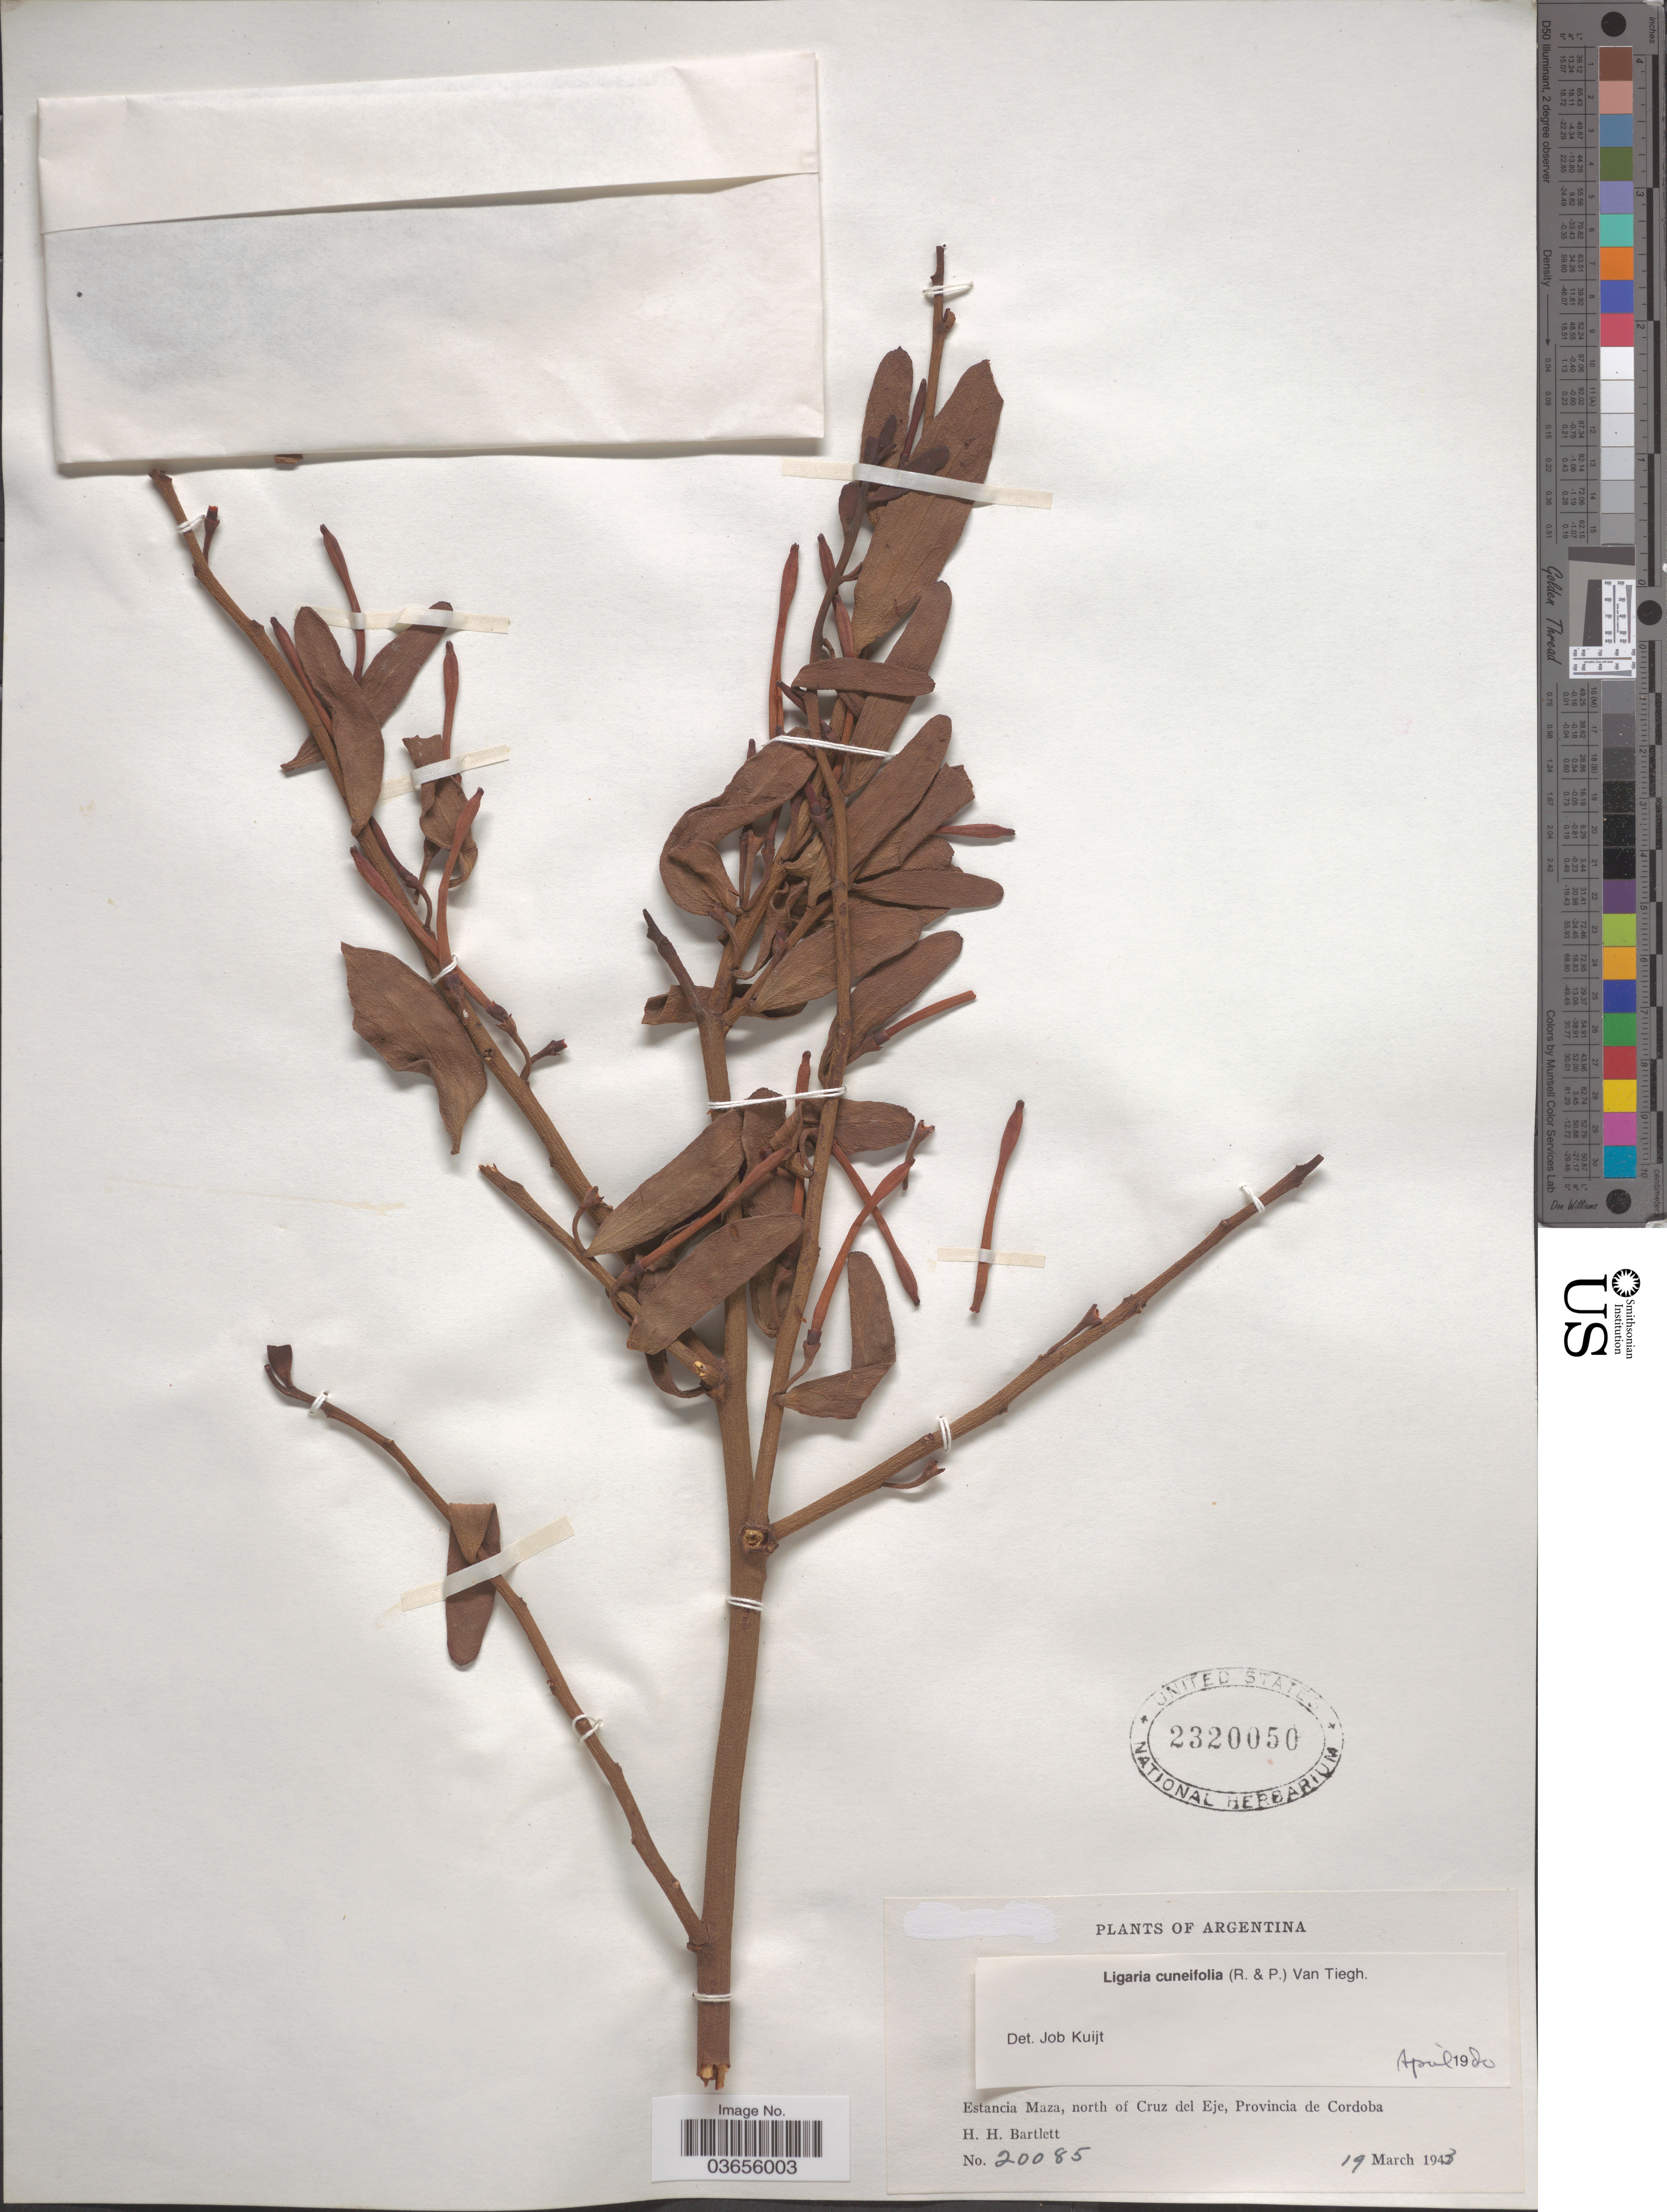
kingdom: Plantae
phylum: Tracheophyta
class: Magnoliopsida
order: Santalales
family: Loranthaceae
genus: Ligaria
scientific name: Ligaria cuneifolia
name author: (Ruiz & Pav.) Tiegh.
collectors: H. H. Bartlett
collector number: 20085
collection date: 1943-03-19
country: Argentina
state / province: Cordoba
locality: Estancia Maza, north of Cruz del Eje.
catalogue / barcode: US 2320050